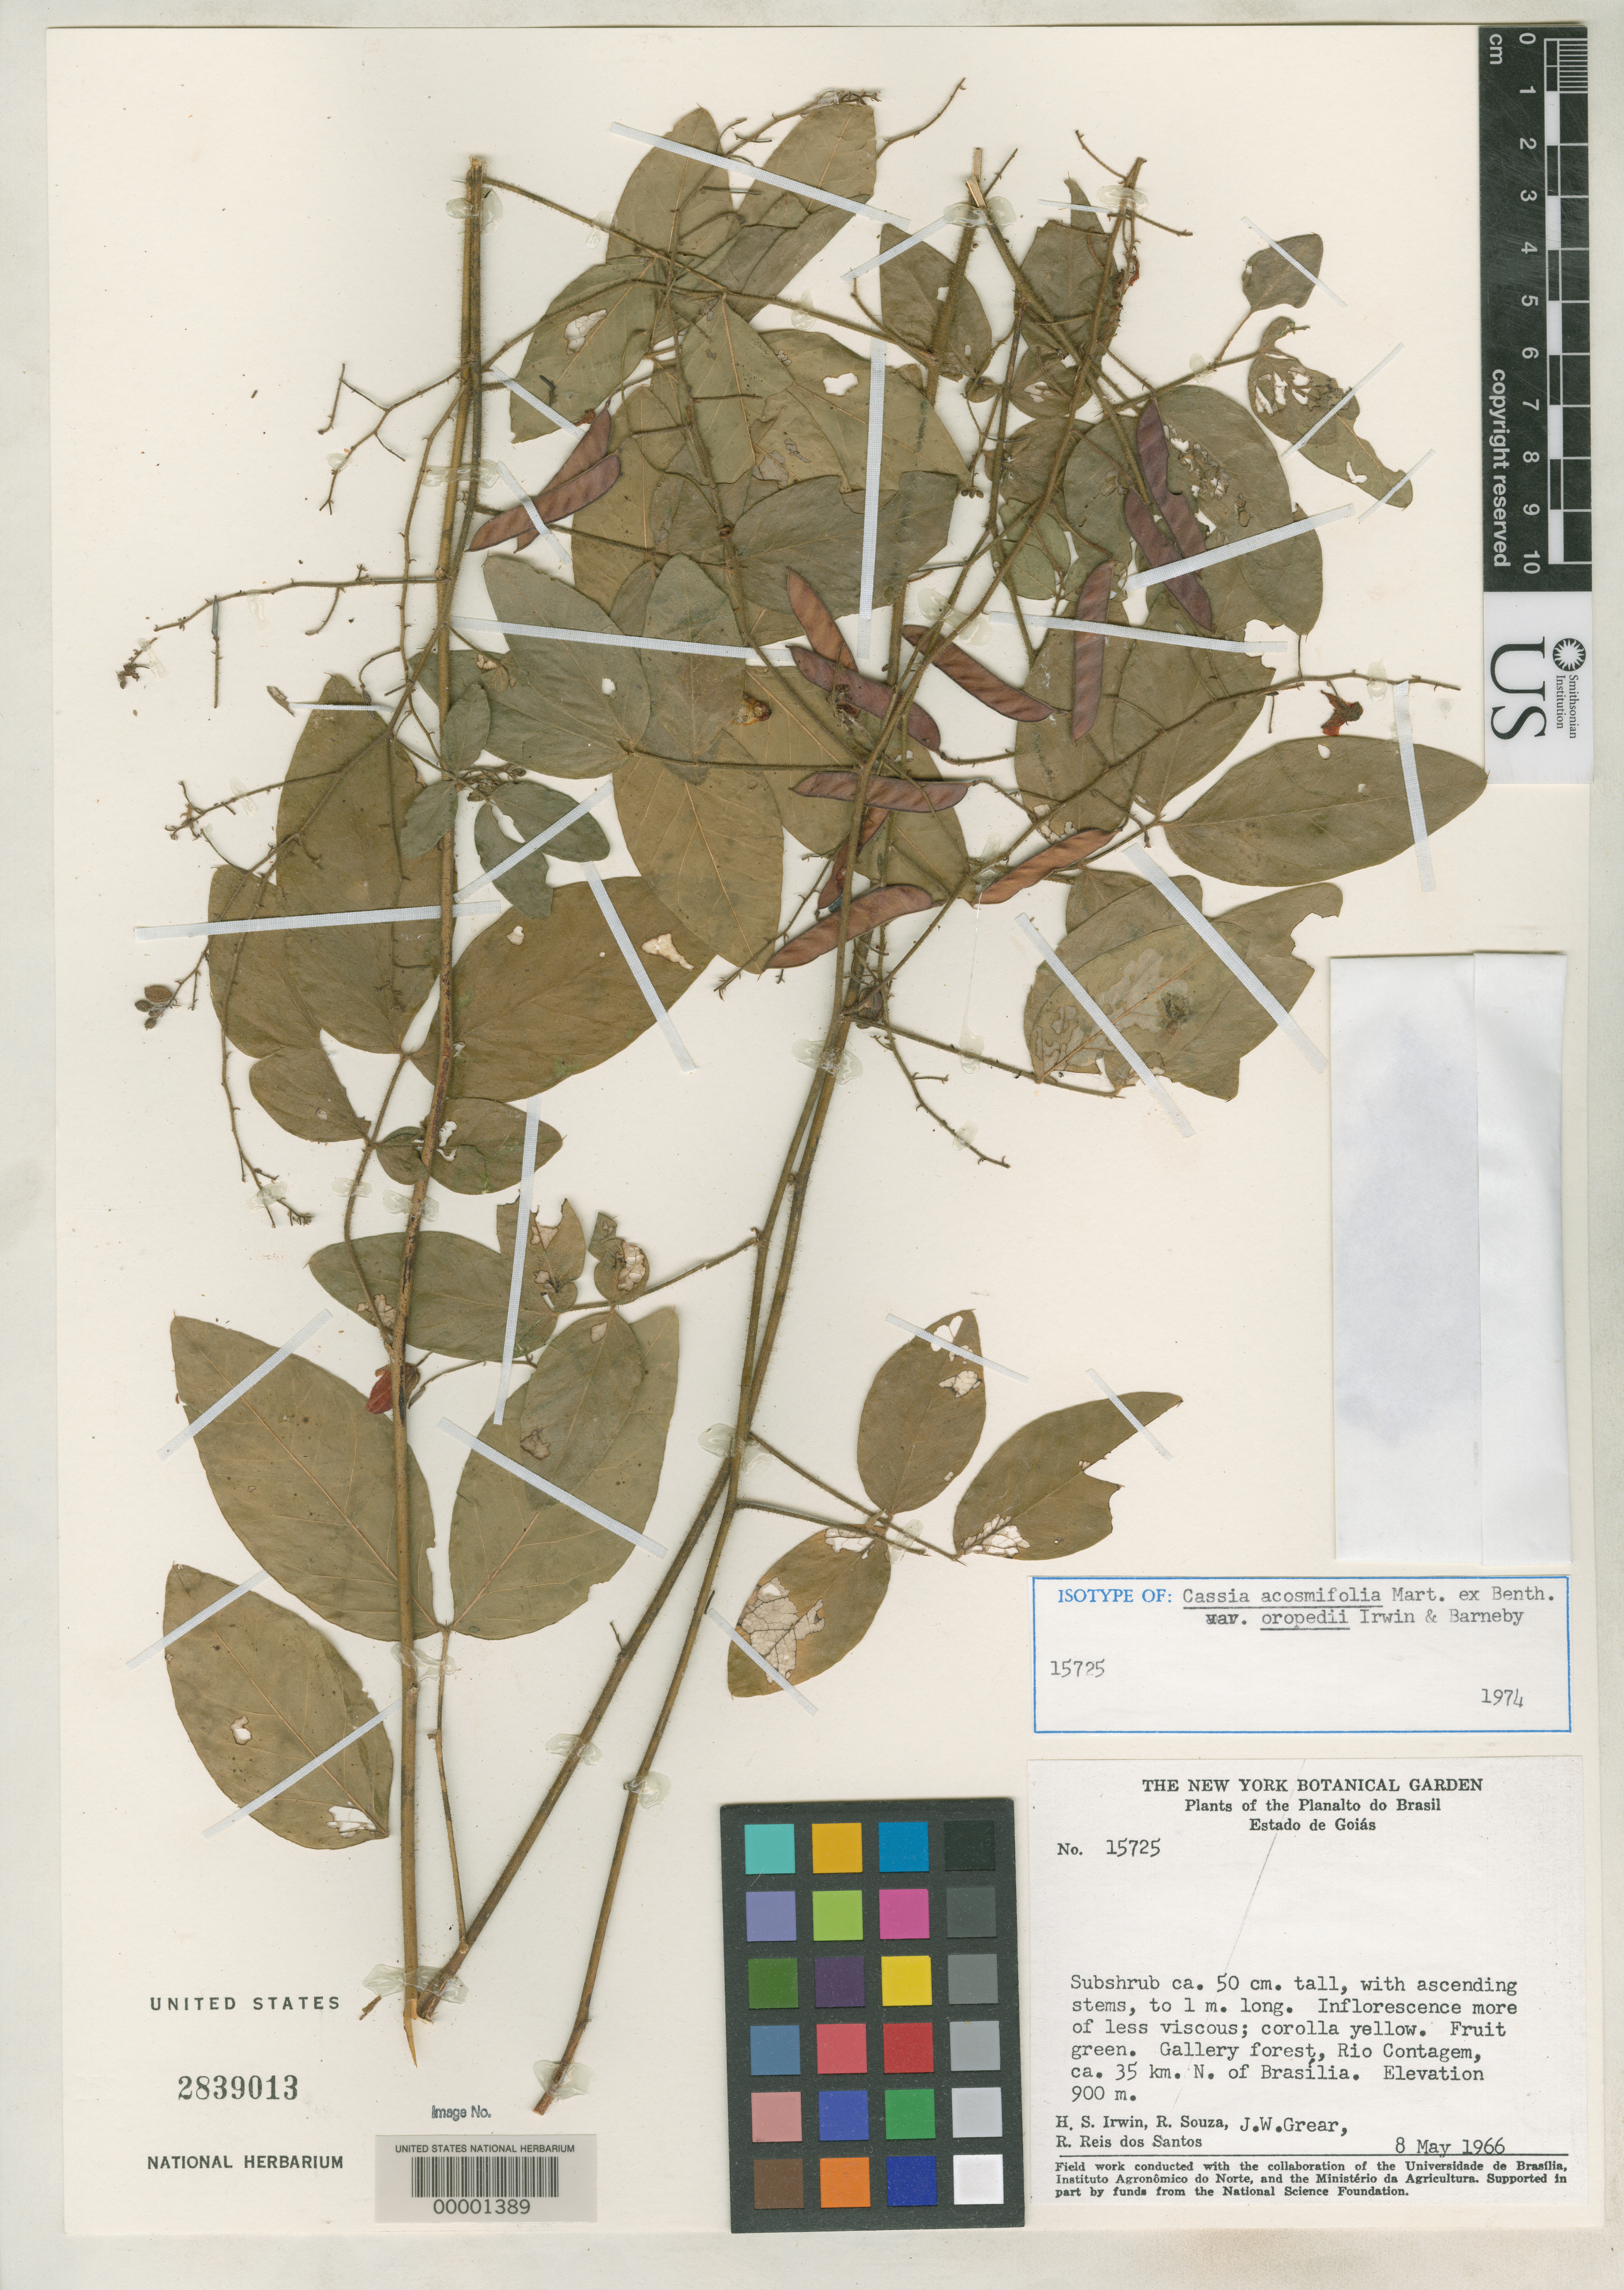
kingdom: Plantae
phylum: Tracheophyta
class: Magnoliopsida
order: Fabales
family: Fabaceae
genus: Cassia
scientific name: Cassia acosmifolia var. oropedii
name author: H.S. Irwin & Barneby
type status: Isotype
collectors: H. Irwin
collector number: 15725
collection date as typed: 08 Mar 1966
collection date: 1966-03-08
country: Brazil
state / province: Distrito Federal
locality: Rio Contagem, N of Brazilia.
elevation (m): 900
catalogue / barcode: US 2839013